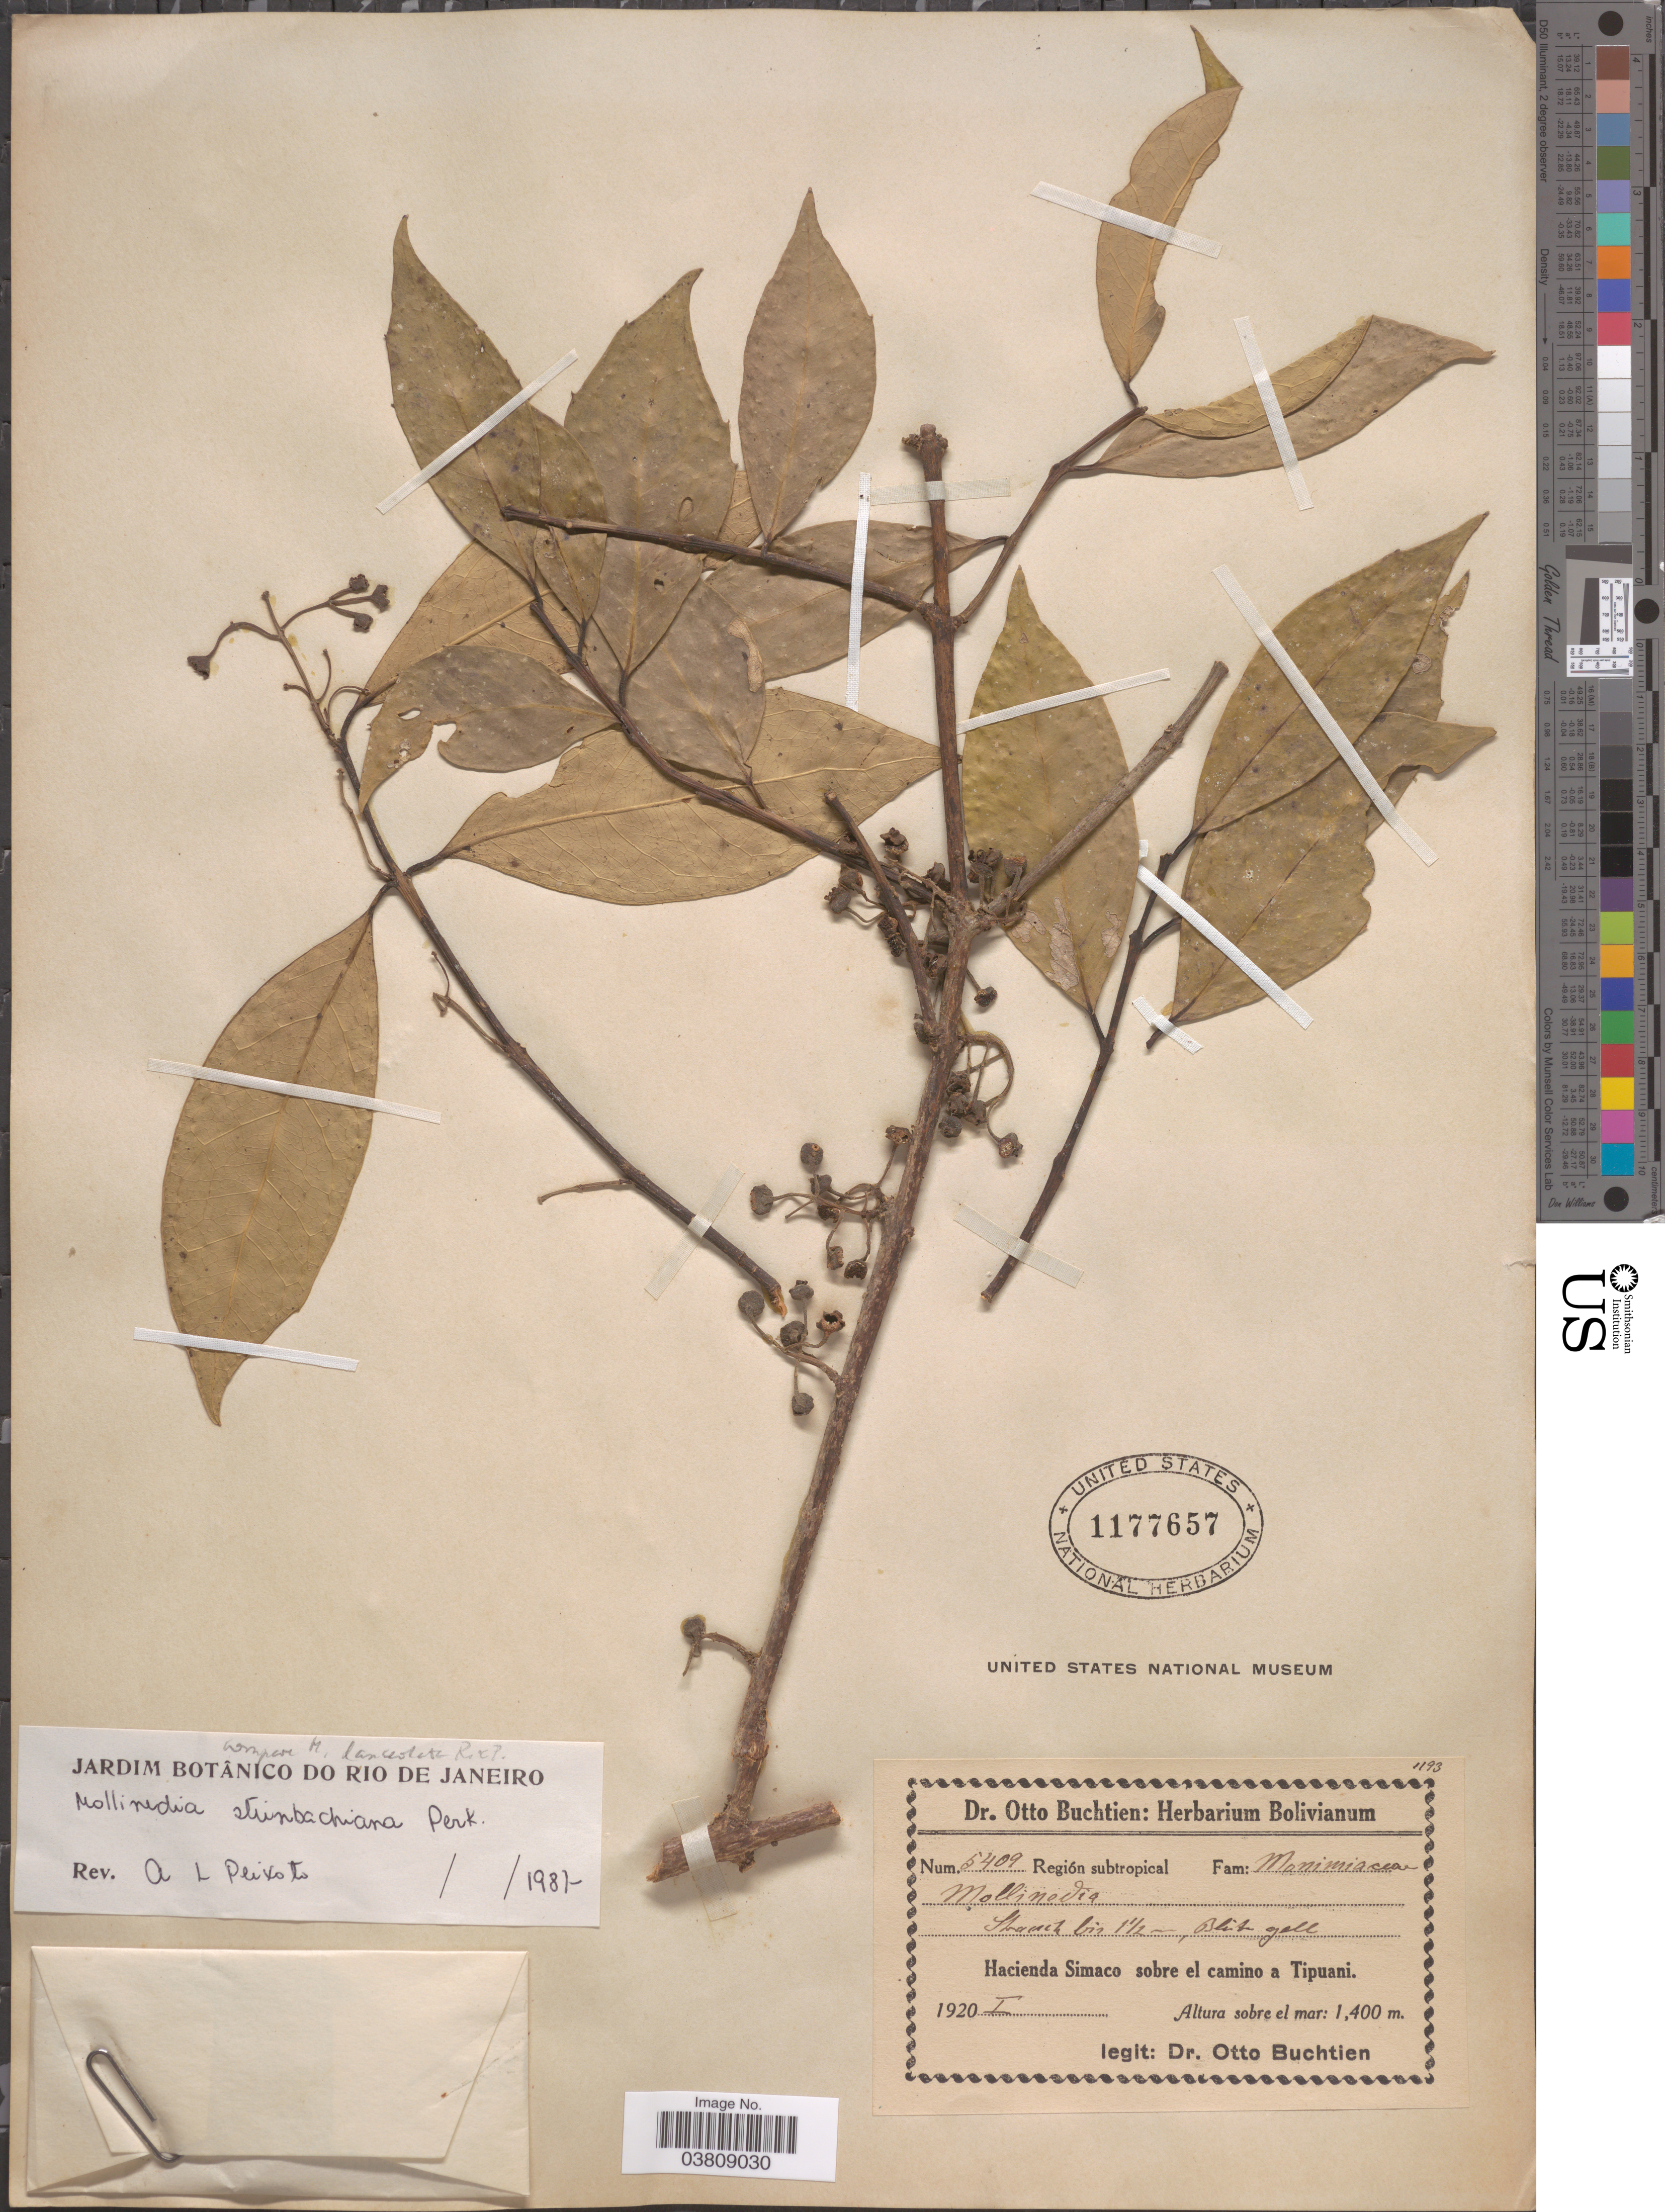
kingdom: Plantae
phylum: Tracheophyta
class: Magnoliopsida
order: Laurales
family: Monimiaceae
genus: Mollinedia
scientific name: Mollinedia steinbachiana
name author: Perkins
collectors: O. Buchtien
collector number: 5409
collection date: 1920-01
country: Bolivia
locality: Hacienda Simaco sobre el camino a Tipuani. Región subtropical.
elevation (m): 1400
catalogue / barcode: US 1177657